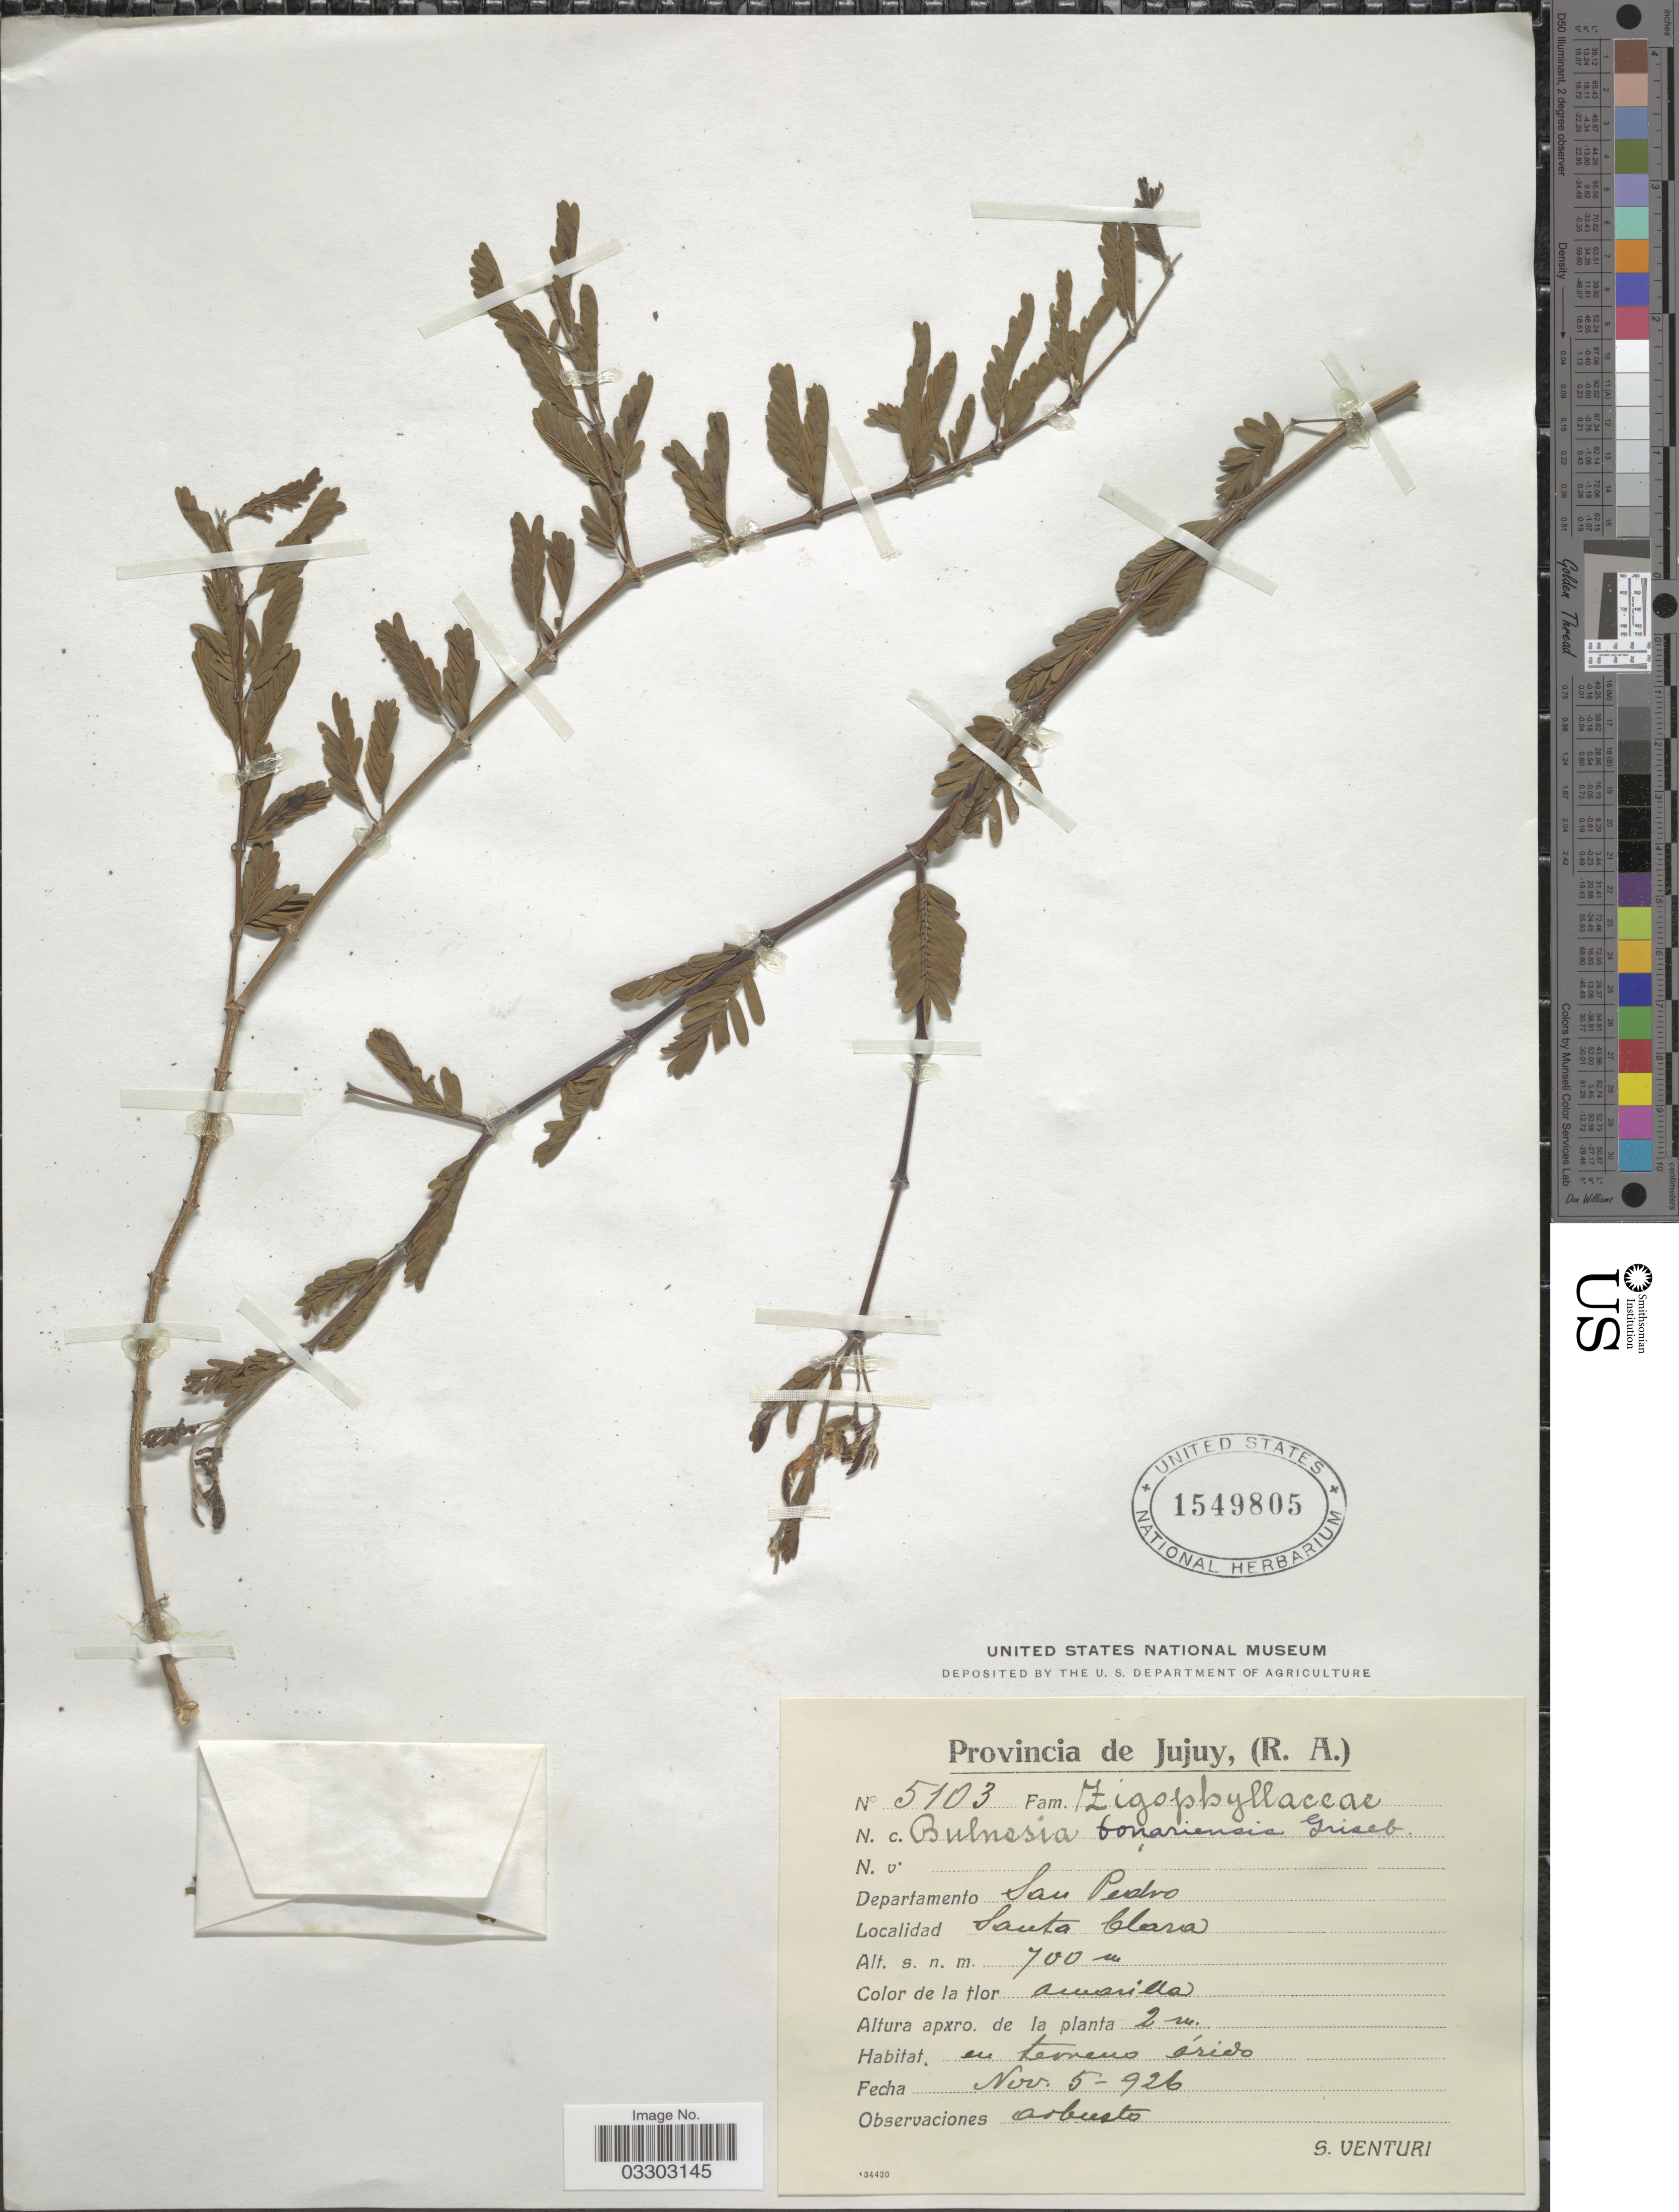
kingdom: Plantae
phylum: Tracheophyta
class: Magnoliopsida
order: Zygophyllales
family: Zygophyllaceae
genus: Gonopterodendron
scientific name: Gonopterodendron bonariense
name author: (Griseb.) Godoy-Bürki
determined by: U.S. National Herbarium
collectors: S. Venturi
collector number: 5103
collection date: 1926-11-05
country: Argentina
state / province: Jujuy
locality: Departamento San Pedro. Santa Clara.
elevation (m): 700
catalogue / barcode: US 1549805